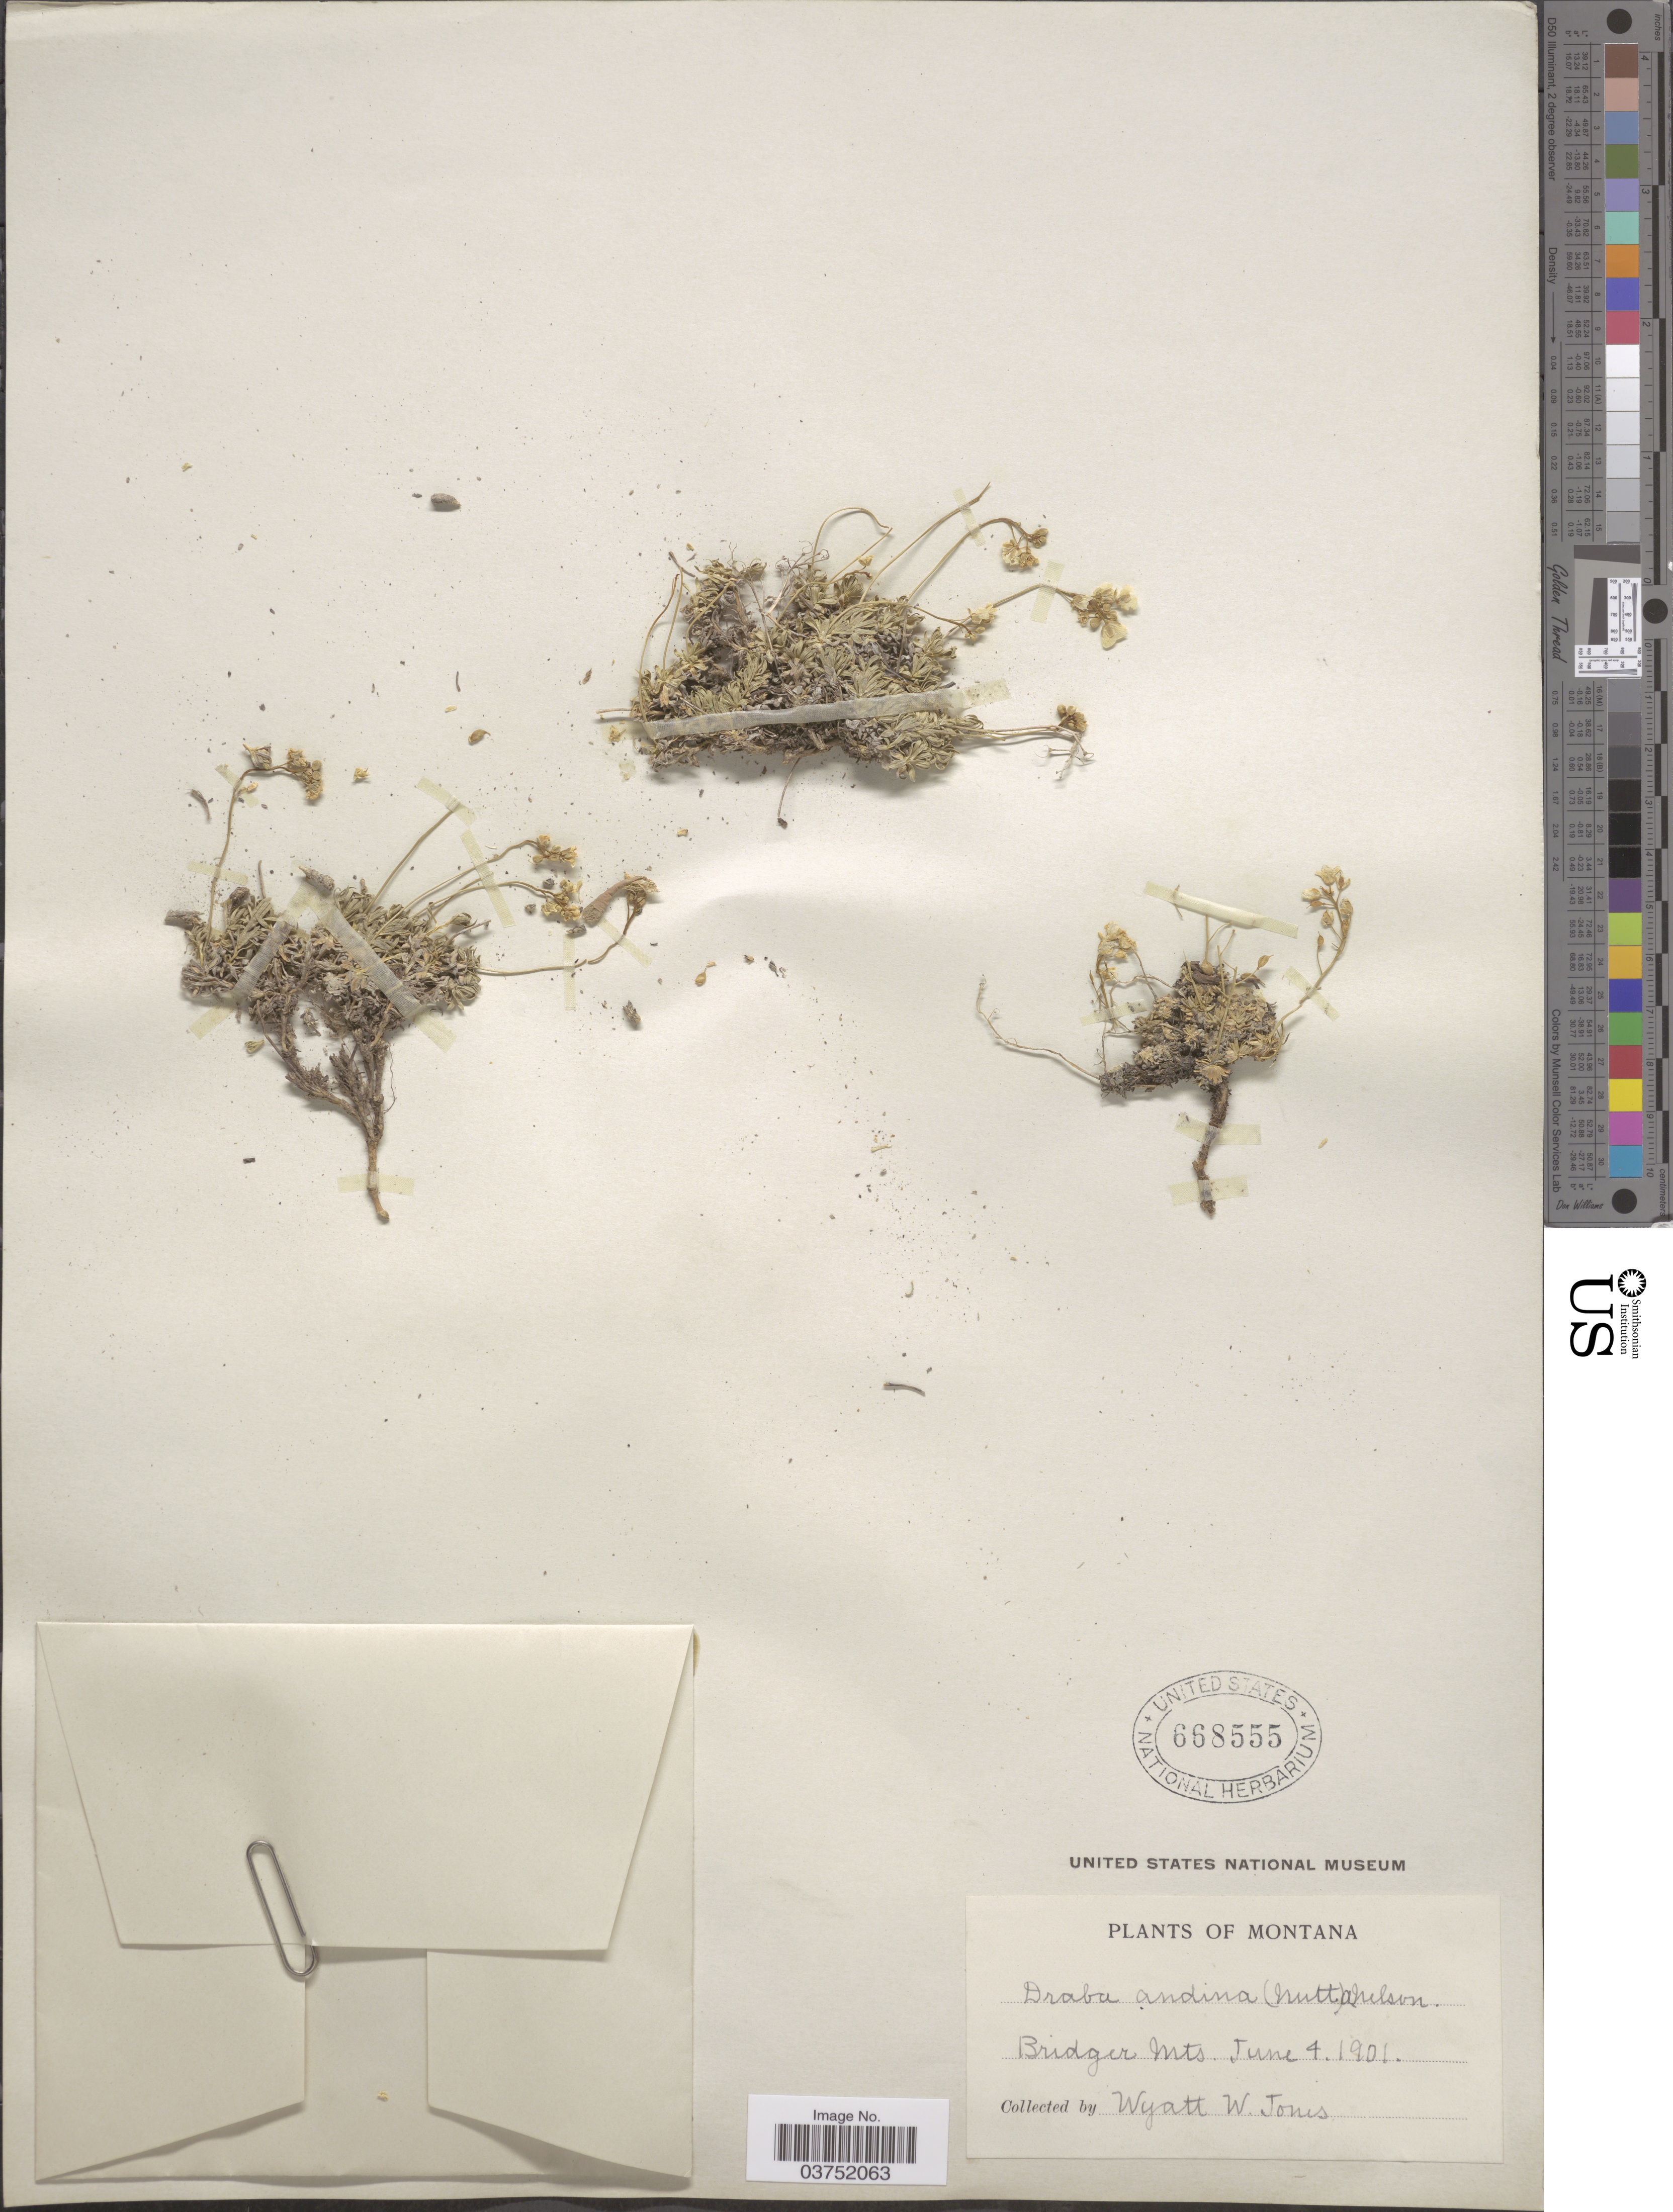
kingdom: Plantae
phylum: Tracheophyta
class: Magnoliopsida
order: Brassicales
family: Brassicaceae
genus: Draba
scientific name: Draba oligosperma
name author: Hook.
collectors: W. W. Jones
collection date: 1901-06-04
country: United States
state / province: Montana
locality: Bridger Mts.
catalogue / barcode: US 668555